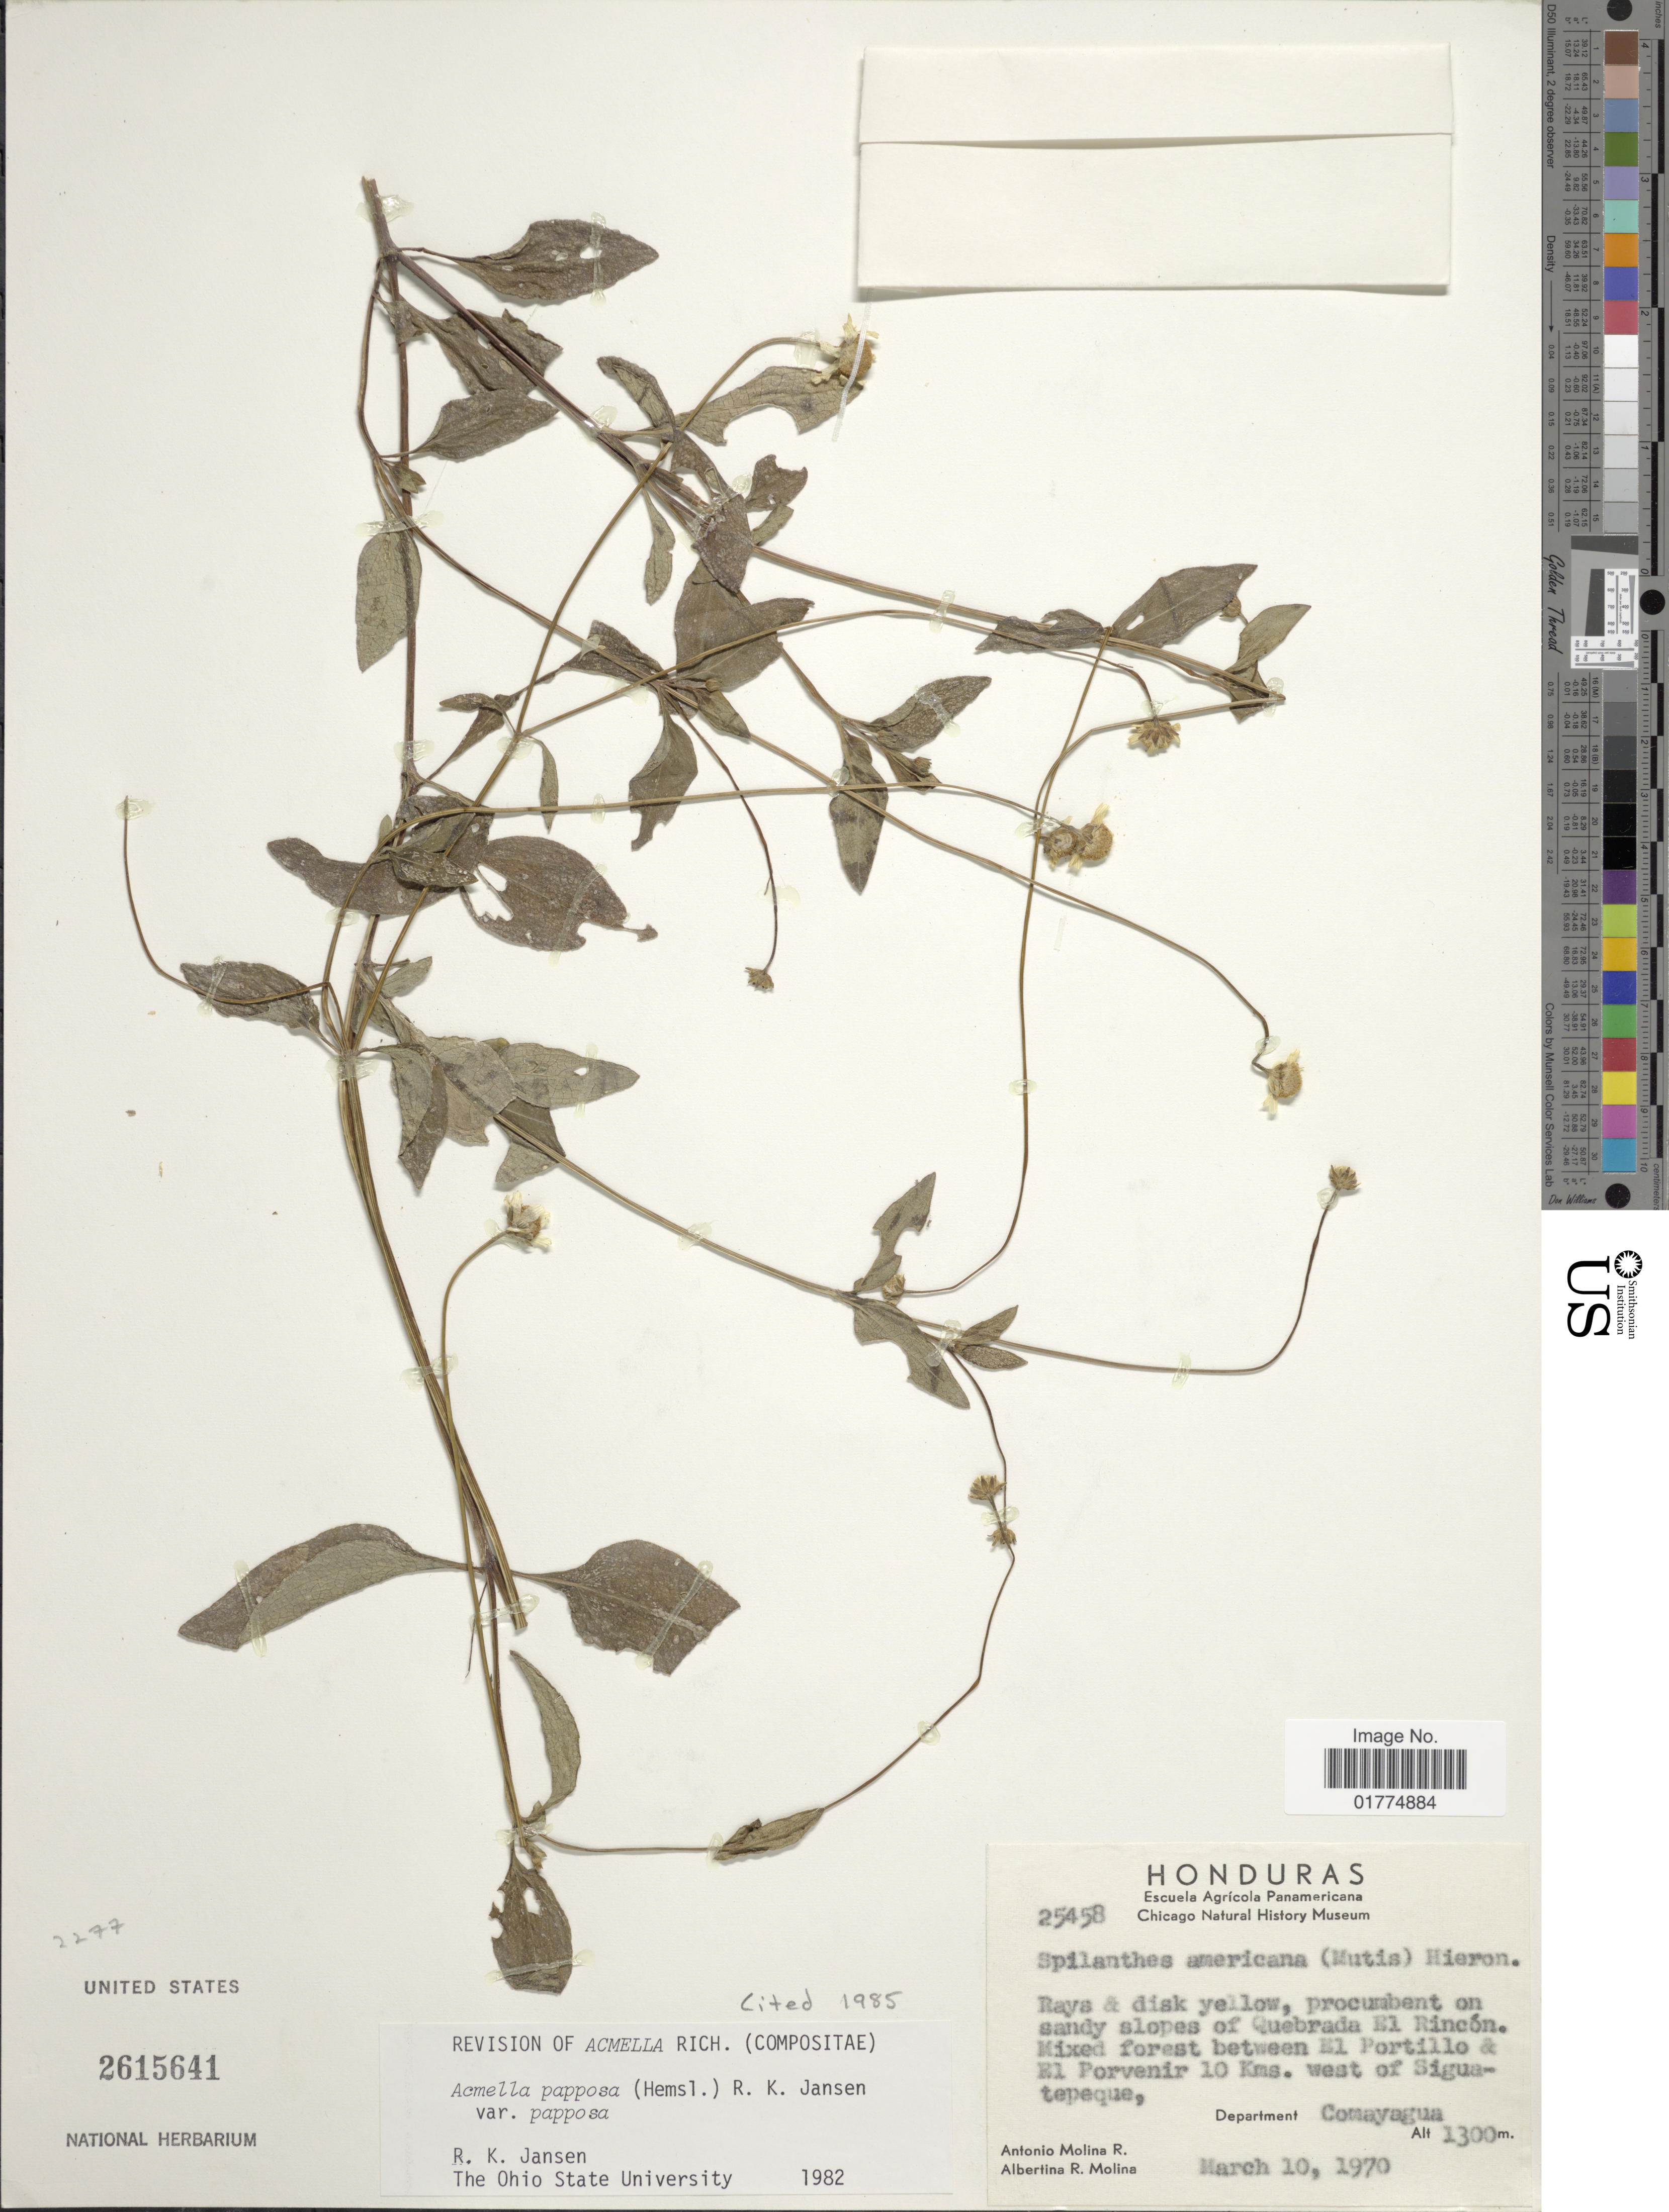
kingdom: Plantae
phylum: Tracheophyta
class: Magnoliopsida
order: Asterales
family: Asteraceae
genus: Acmella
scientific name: Acmella papposa var. papposa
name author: (Hemsl.) R.K. Jansen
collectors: A. Molina R. & A. R. Molina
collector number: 25458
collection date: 1970-03-10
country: Honduras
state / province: Comayagua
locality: Procumbent on sandy slopes of Quebrada El Rincón. Mixed forest between El Portillo & El Porvenir 10 Kms. west of Siguatepeque, Department Comayagua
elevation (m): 1300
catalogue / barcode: US 2615641